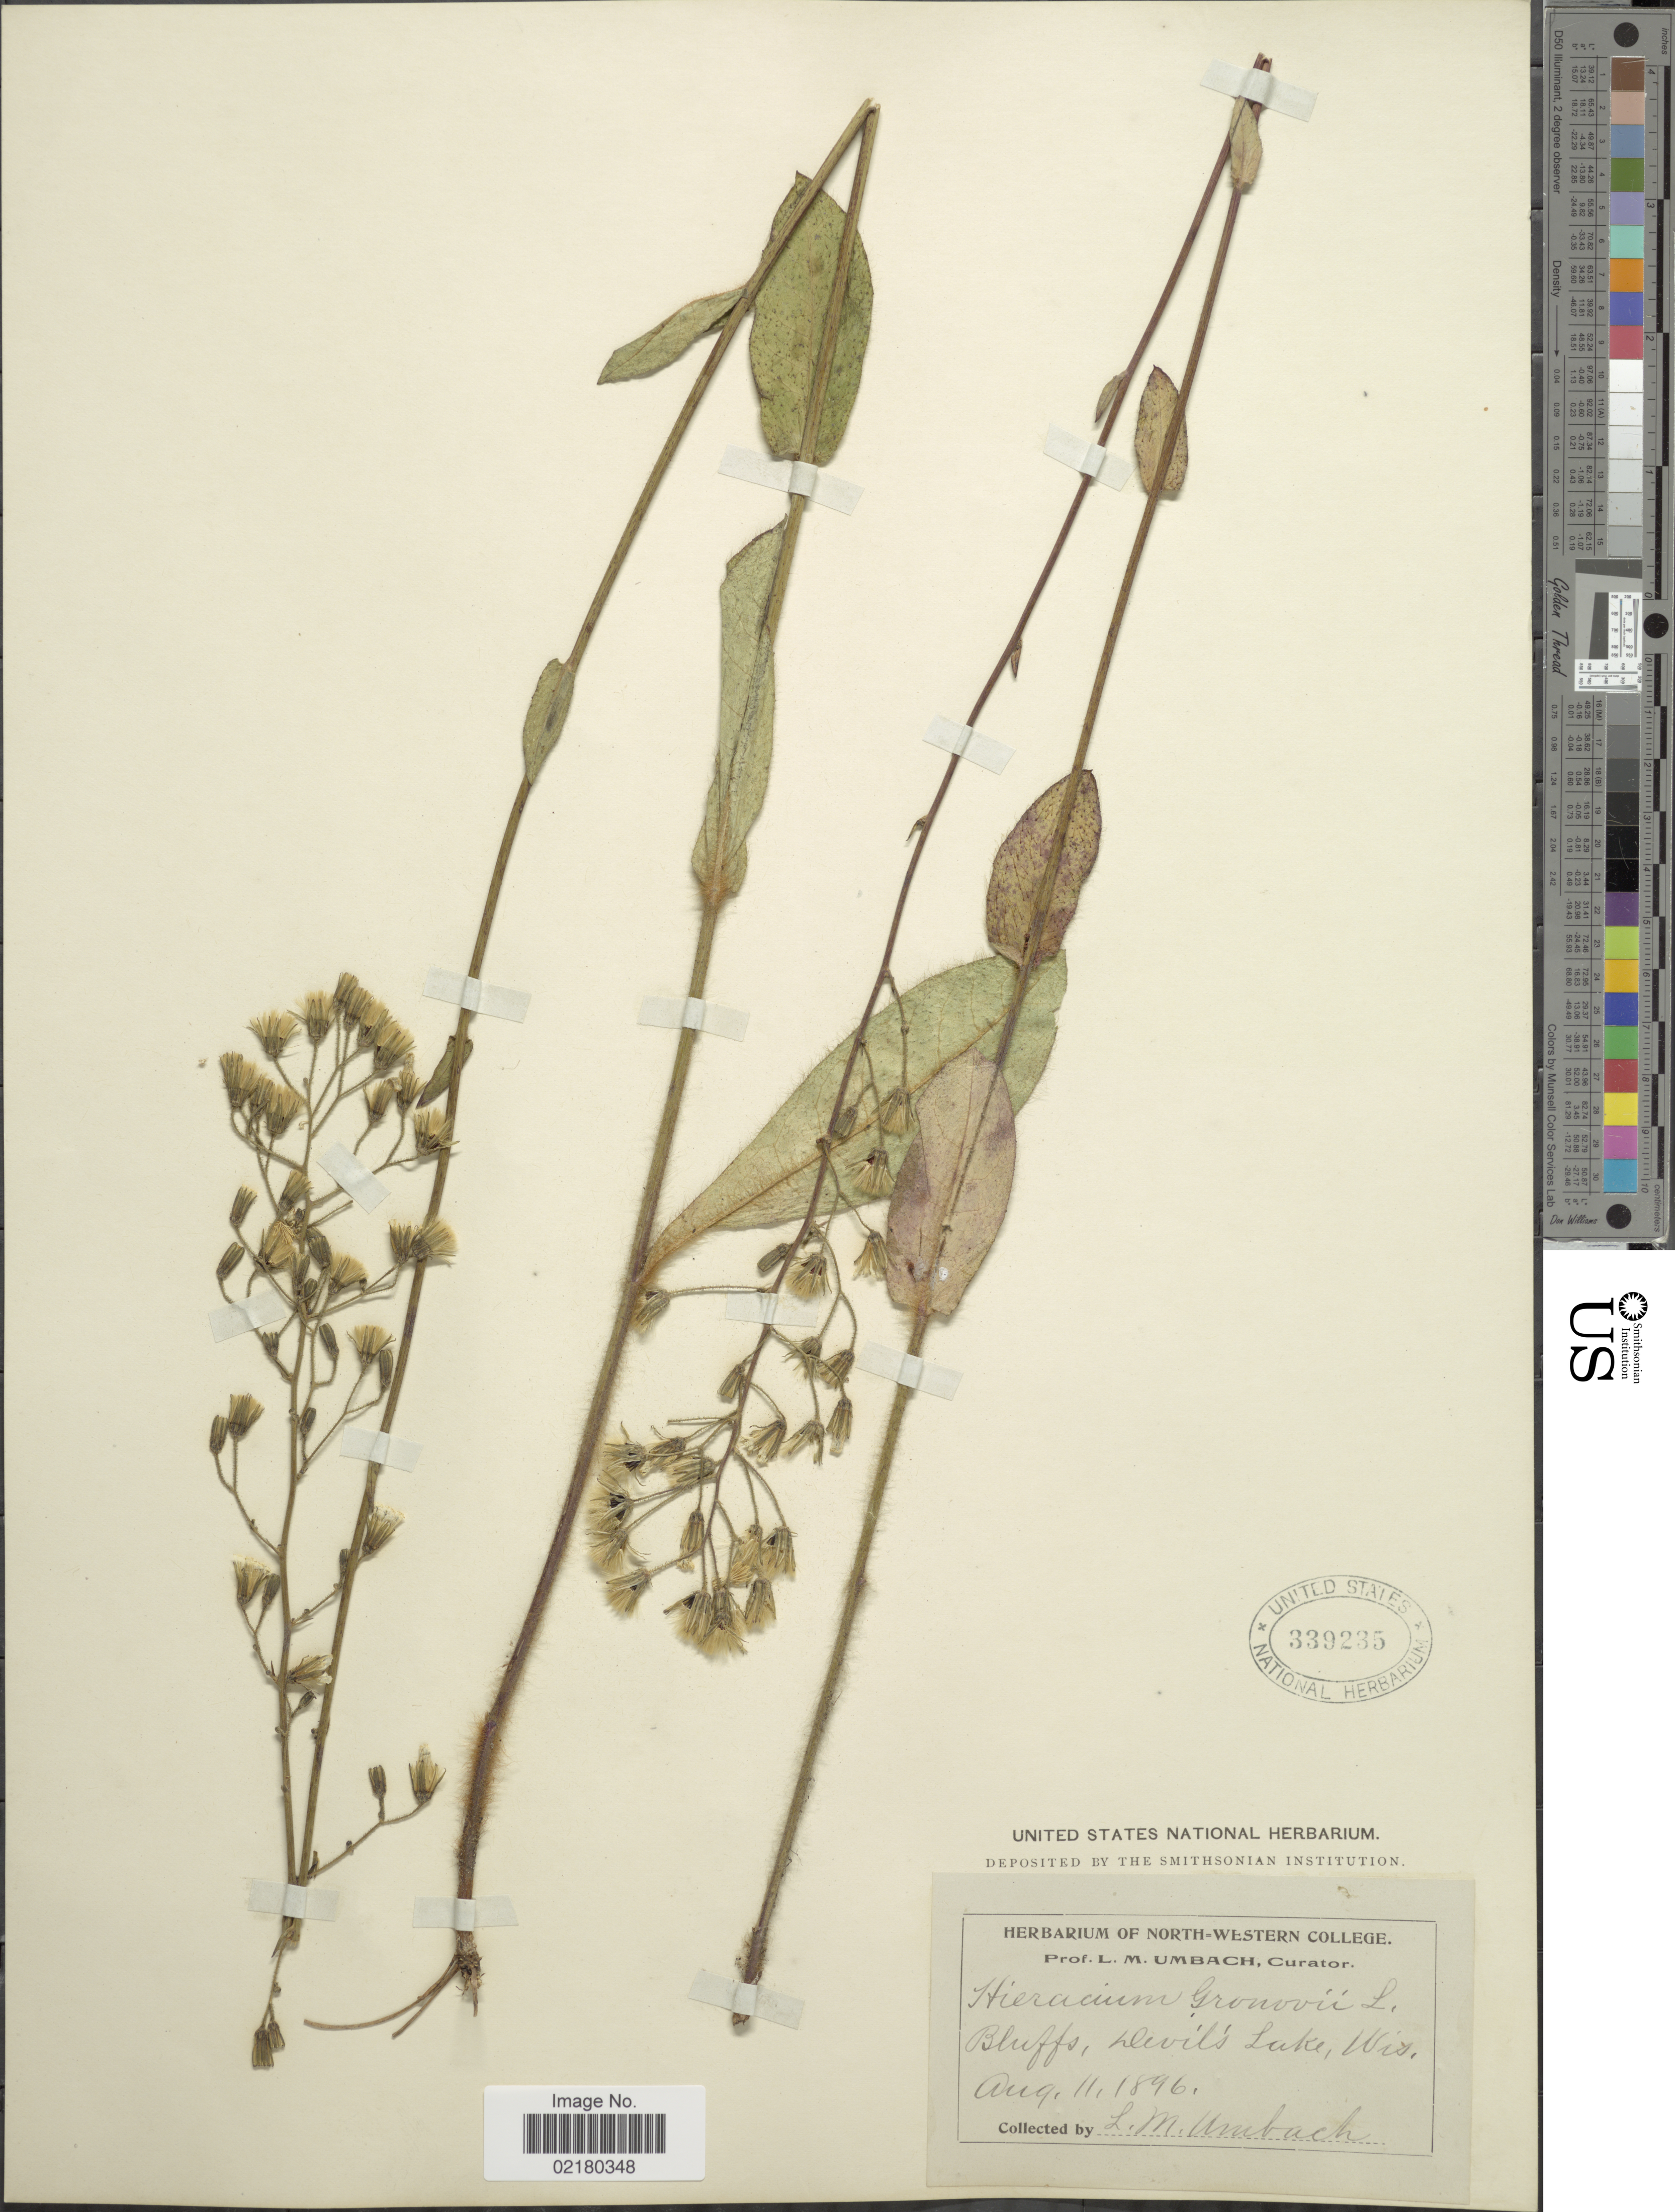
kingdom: Plantae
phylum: Tracheophyta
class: Magnoliopsida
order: Asterales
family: Asteraceae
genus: Hieracium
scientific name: Hieracium gronovii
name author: L.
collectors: L. M. Umbach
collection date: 1896-08-11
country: United States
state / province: Wisconsin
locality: Bluffs, Devil's Lake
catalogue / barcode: US 339235